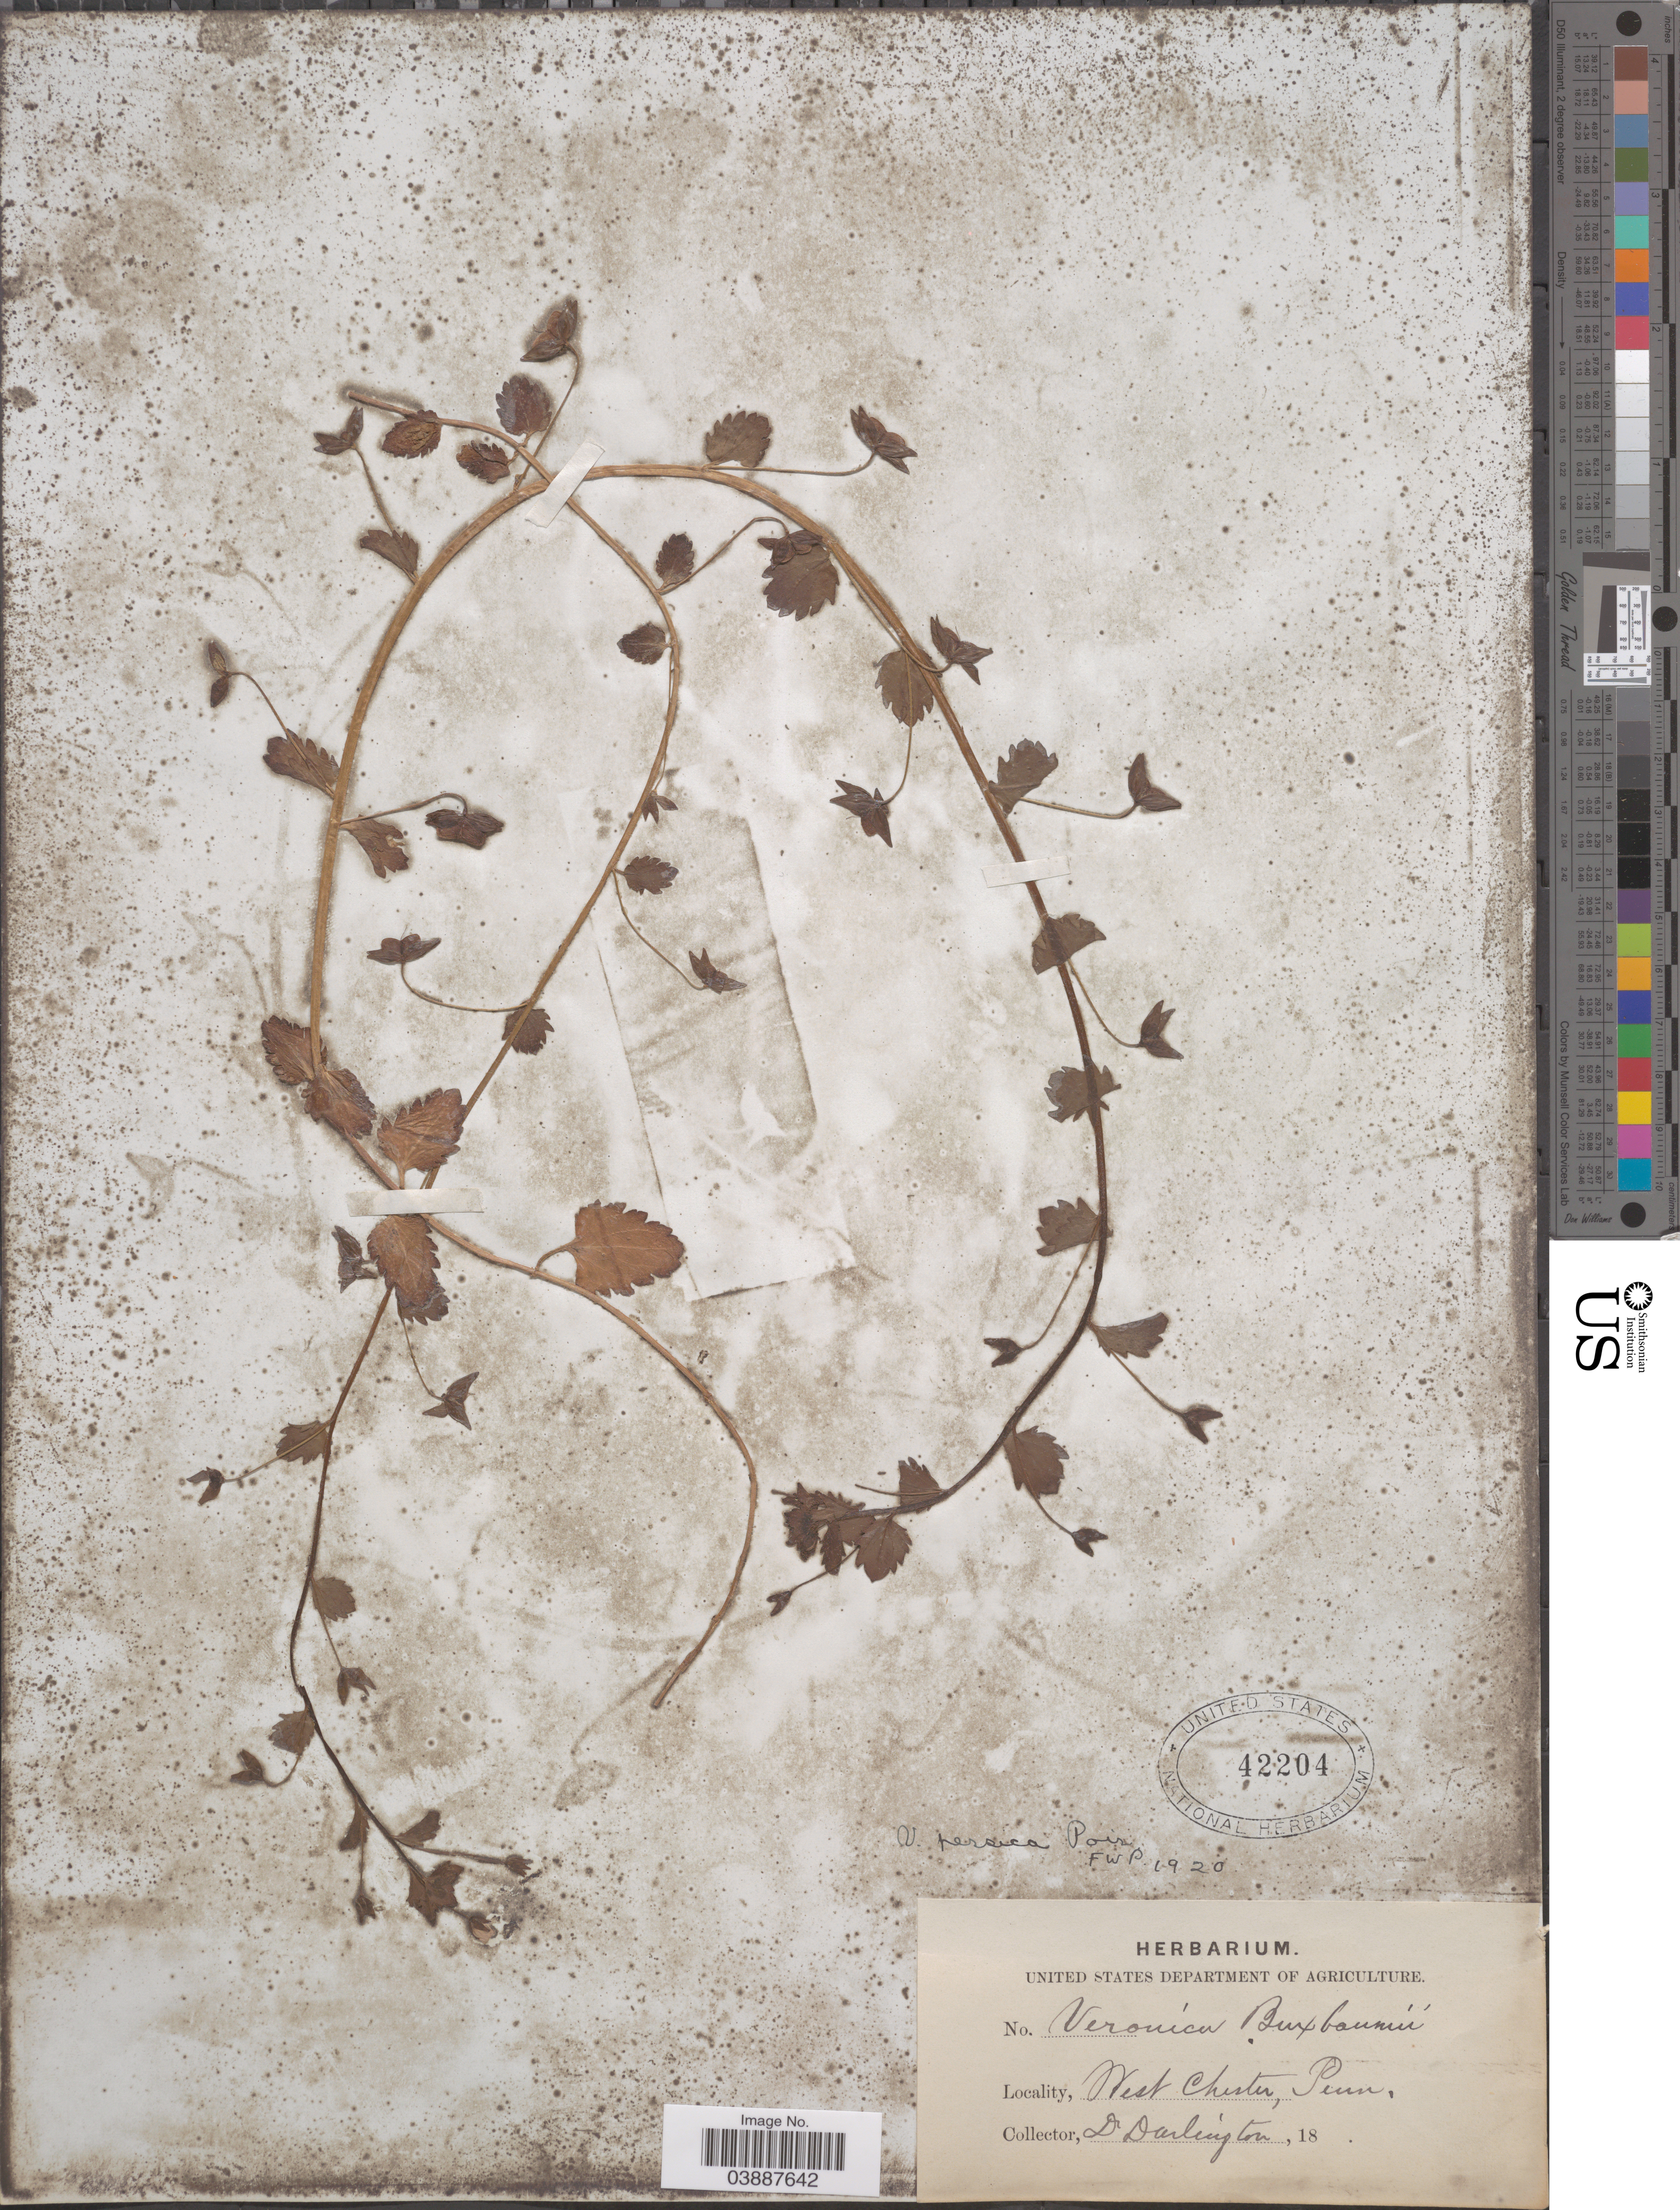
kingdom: Plantae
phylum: Tracheophyta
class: Magnoliopsida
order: Lamiales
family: Plantaginaceae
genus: Veronica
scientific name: Veronica persica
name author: Poir.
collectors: Darlington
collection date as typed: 18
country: United States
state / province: Pennsylvania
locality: West Chester.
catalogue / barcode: US 42204